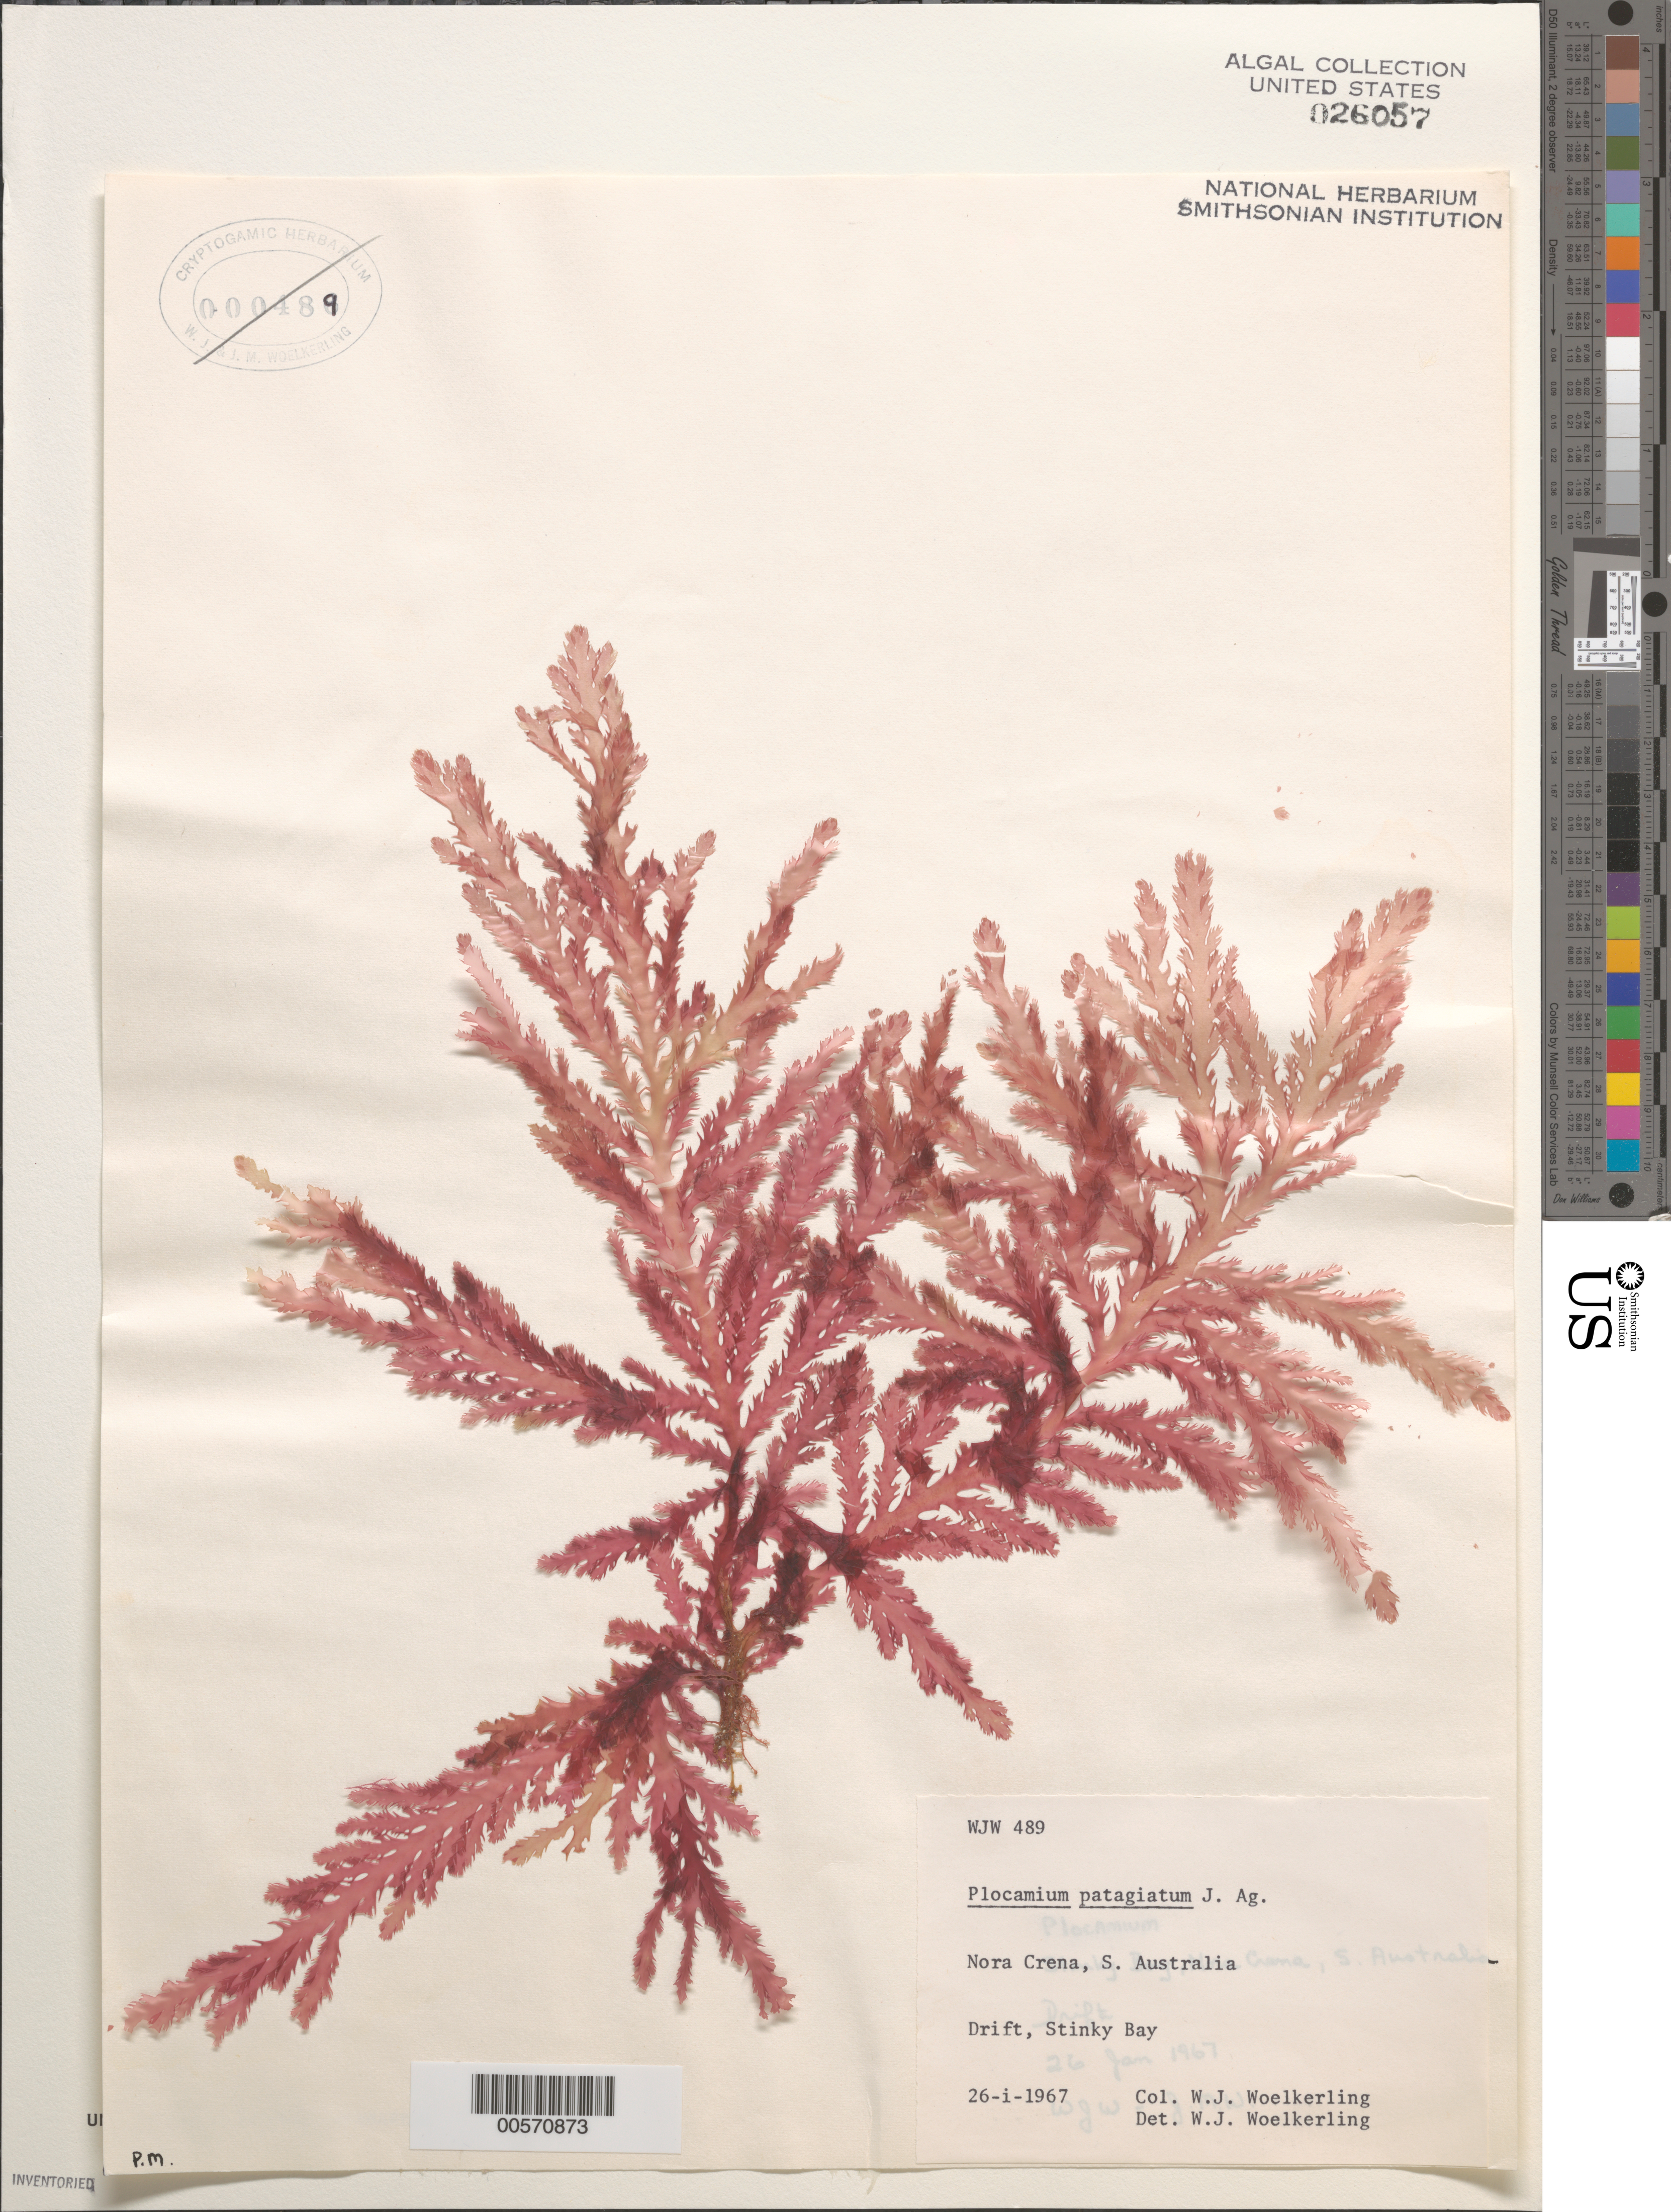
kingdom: Plantae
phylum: Rhodophyta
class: Florideophyceae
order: Plocamiales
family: Plocamiaceae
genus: Plocamium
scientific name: Plocamium patagiatum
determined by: Woelkerling, W. J.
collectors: W. Woelkerling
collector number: WJW 489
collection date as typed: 26 Jan 1967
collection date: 1967-01-26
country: Australia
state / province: South Australia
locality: Stinky bay, nora creina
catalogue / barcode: US 26057